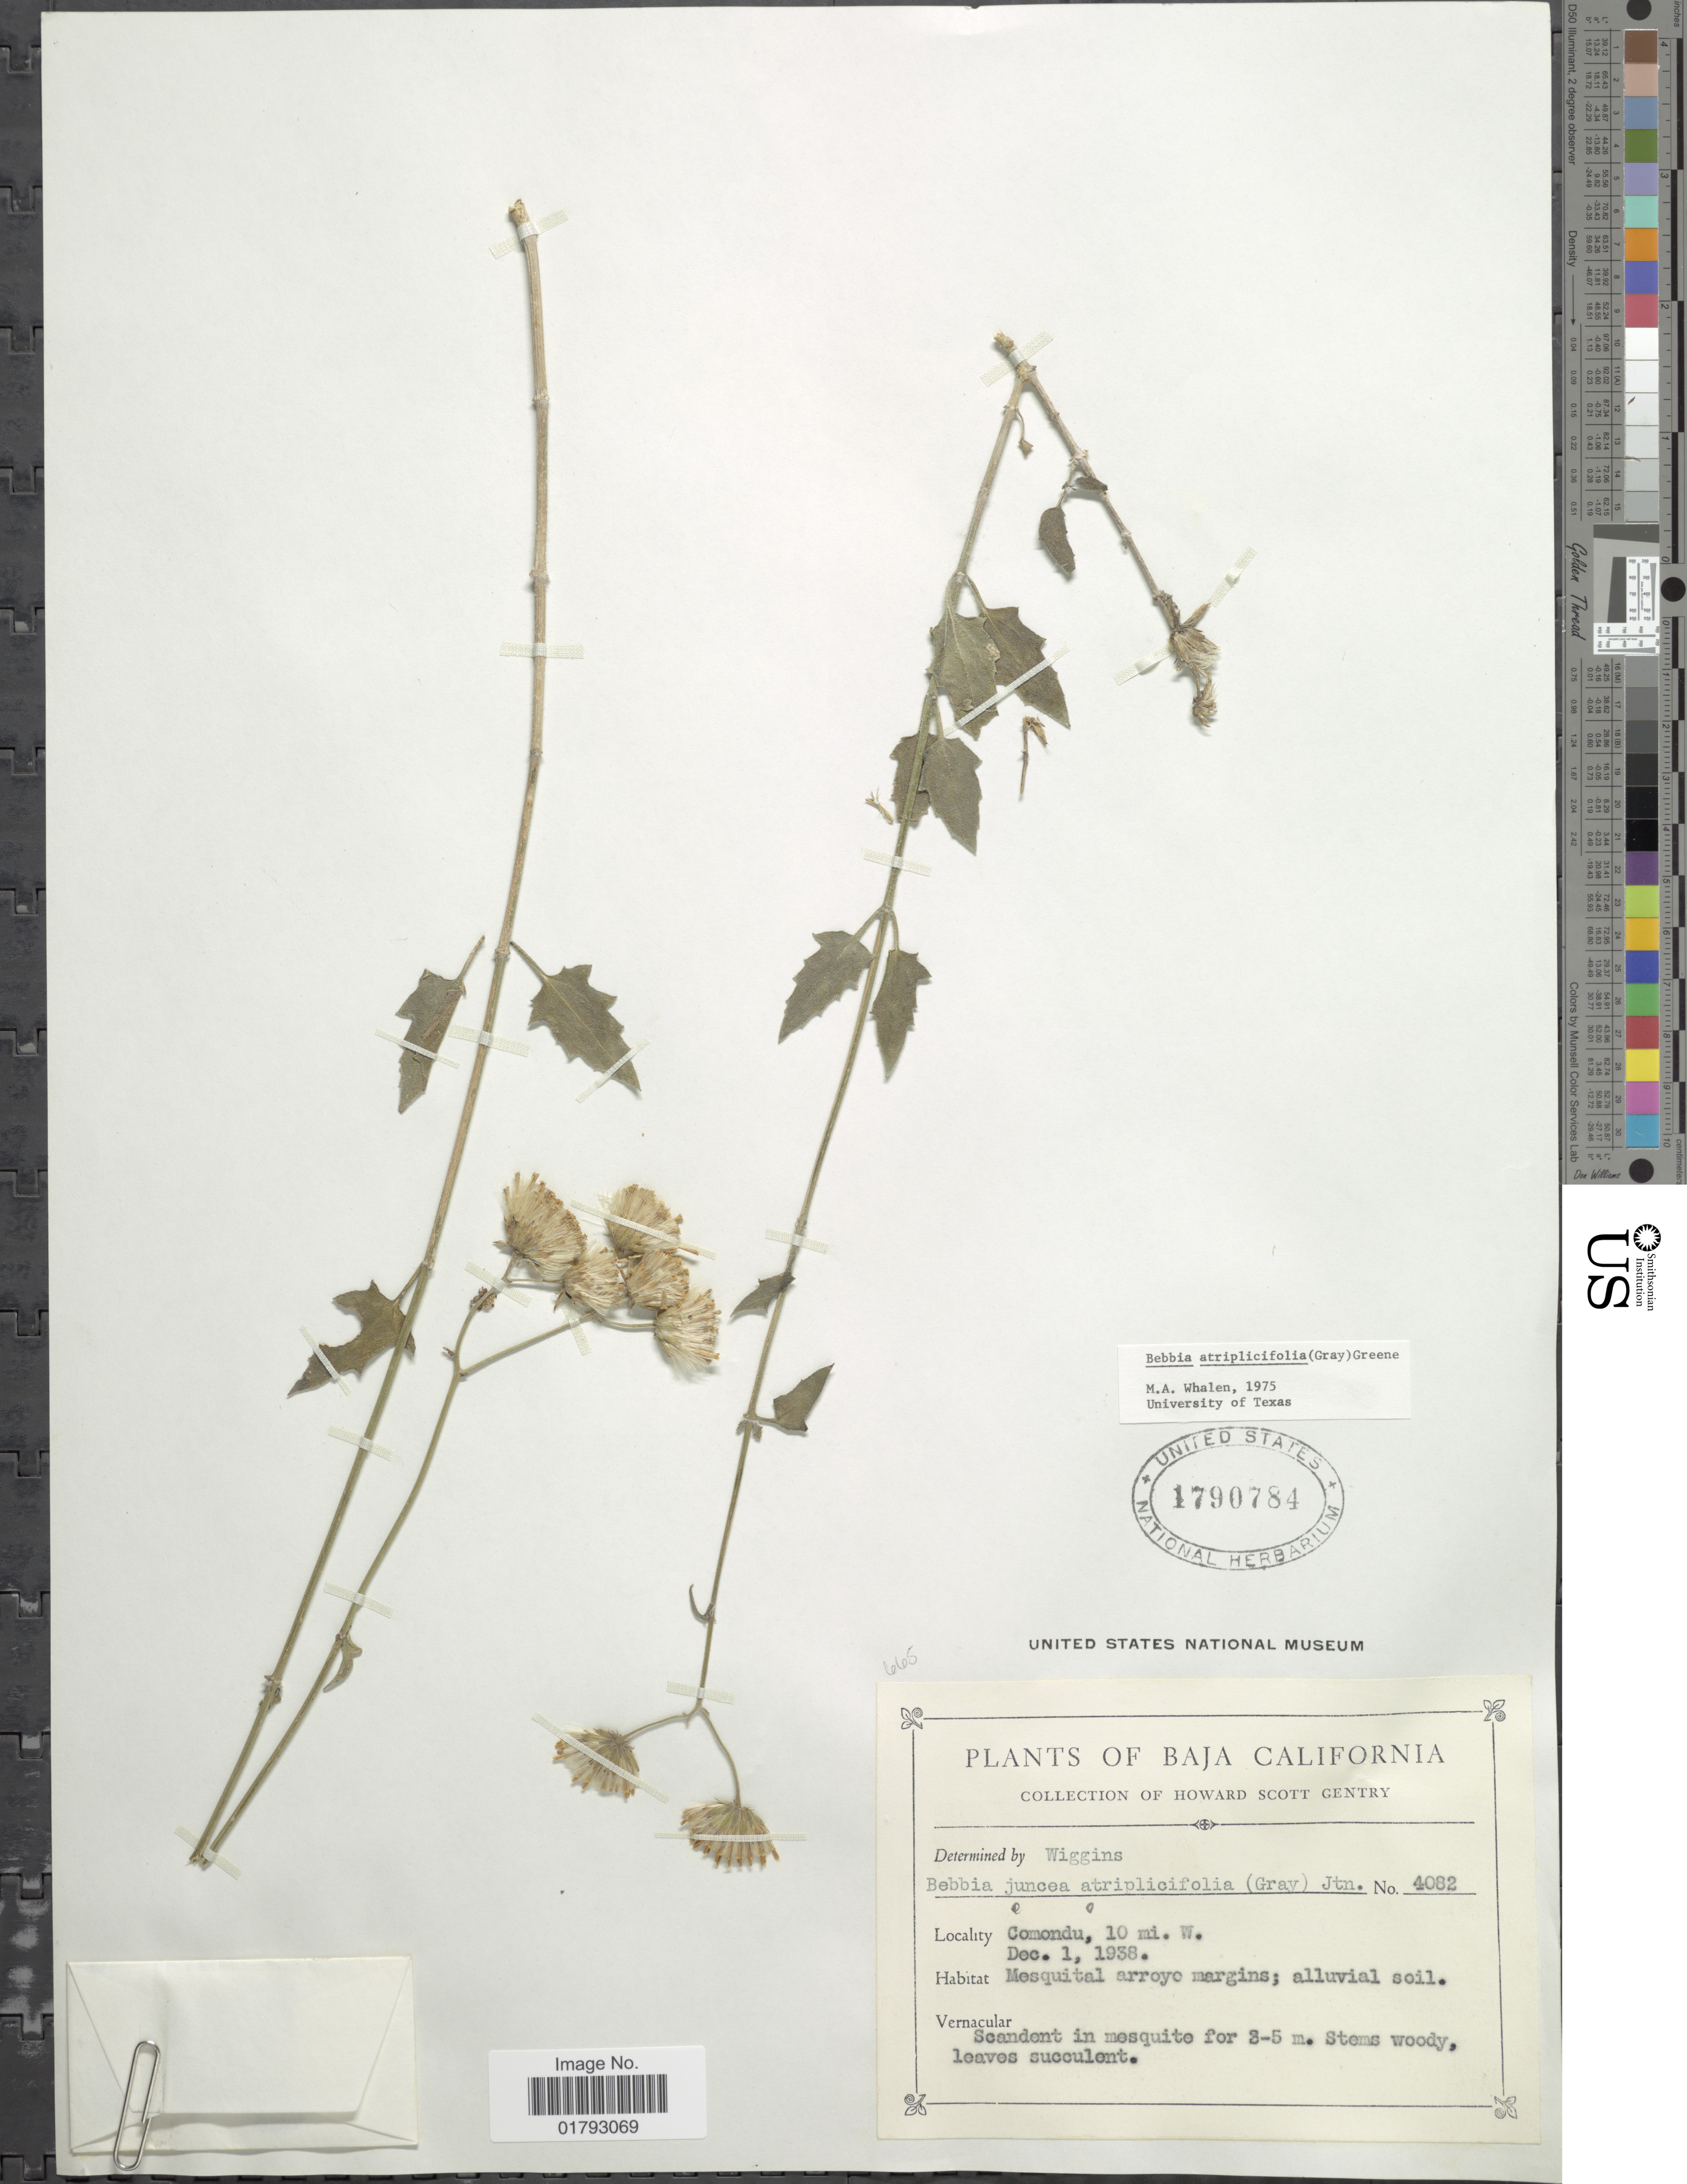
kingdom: Plantae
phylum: Tracheophyta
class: Magnoliopsida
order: Asterales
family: Asteraceae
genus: Bebbia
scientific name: Bebbia atriplicifolia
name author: (A. Gray) Greene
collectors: H. S. Gentry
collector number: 4082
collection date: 1938-12-01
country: Mexico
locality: Comondu, 10 mi . W. Mesquital arroyo margins.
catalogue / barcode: US 1790784